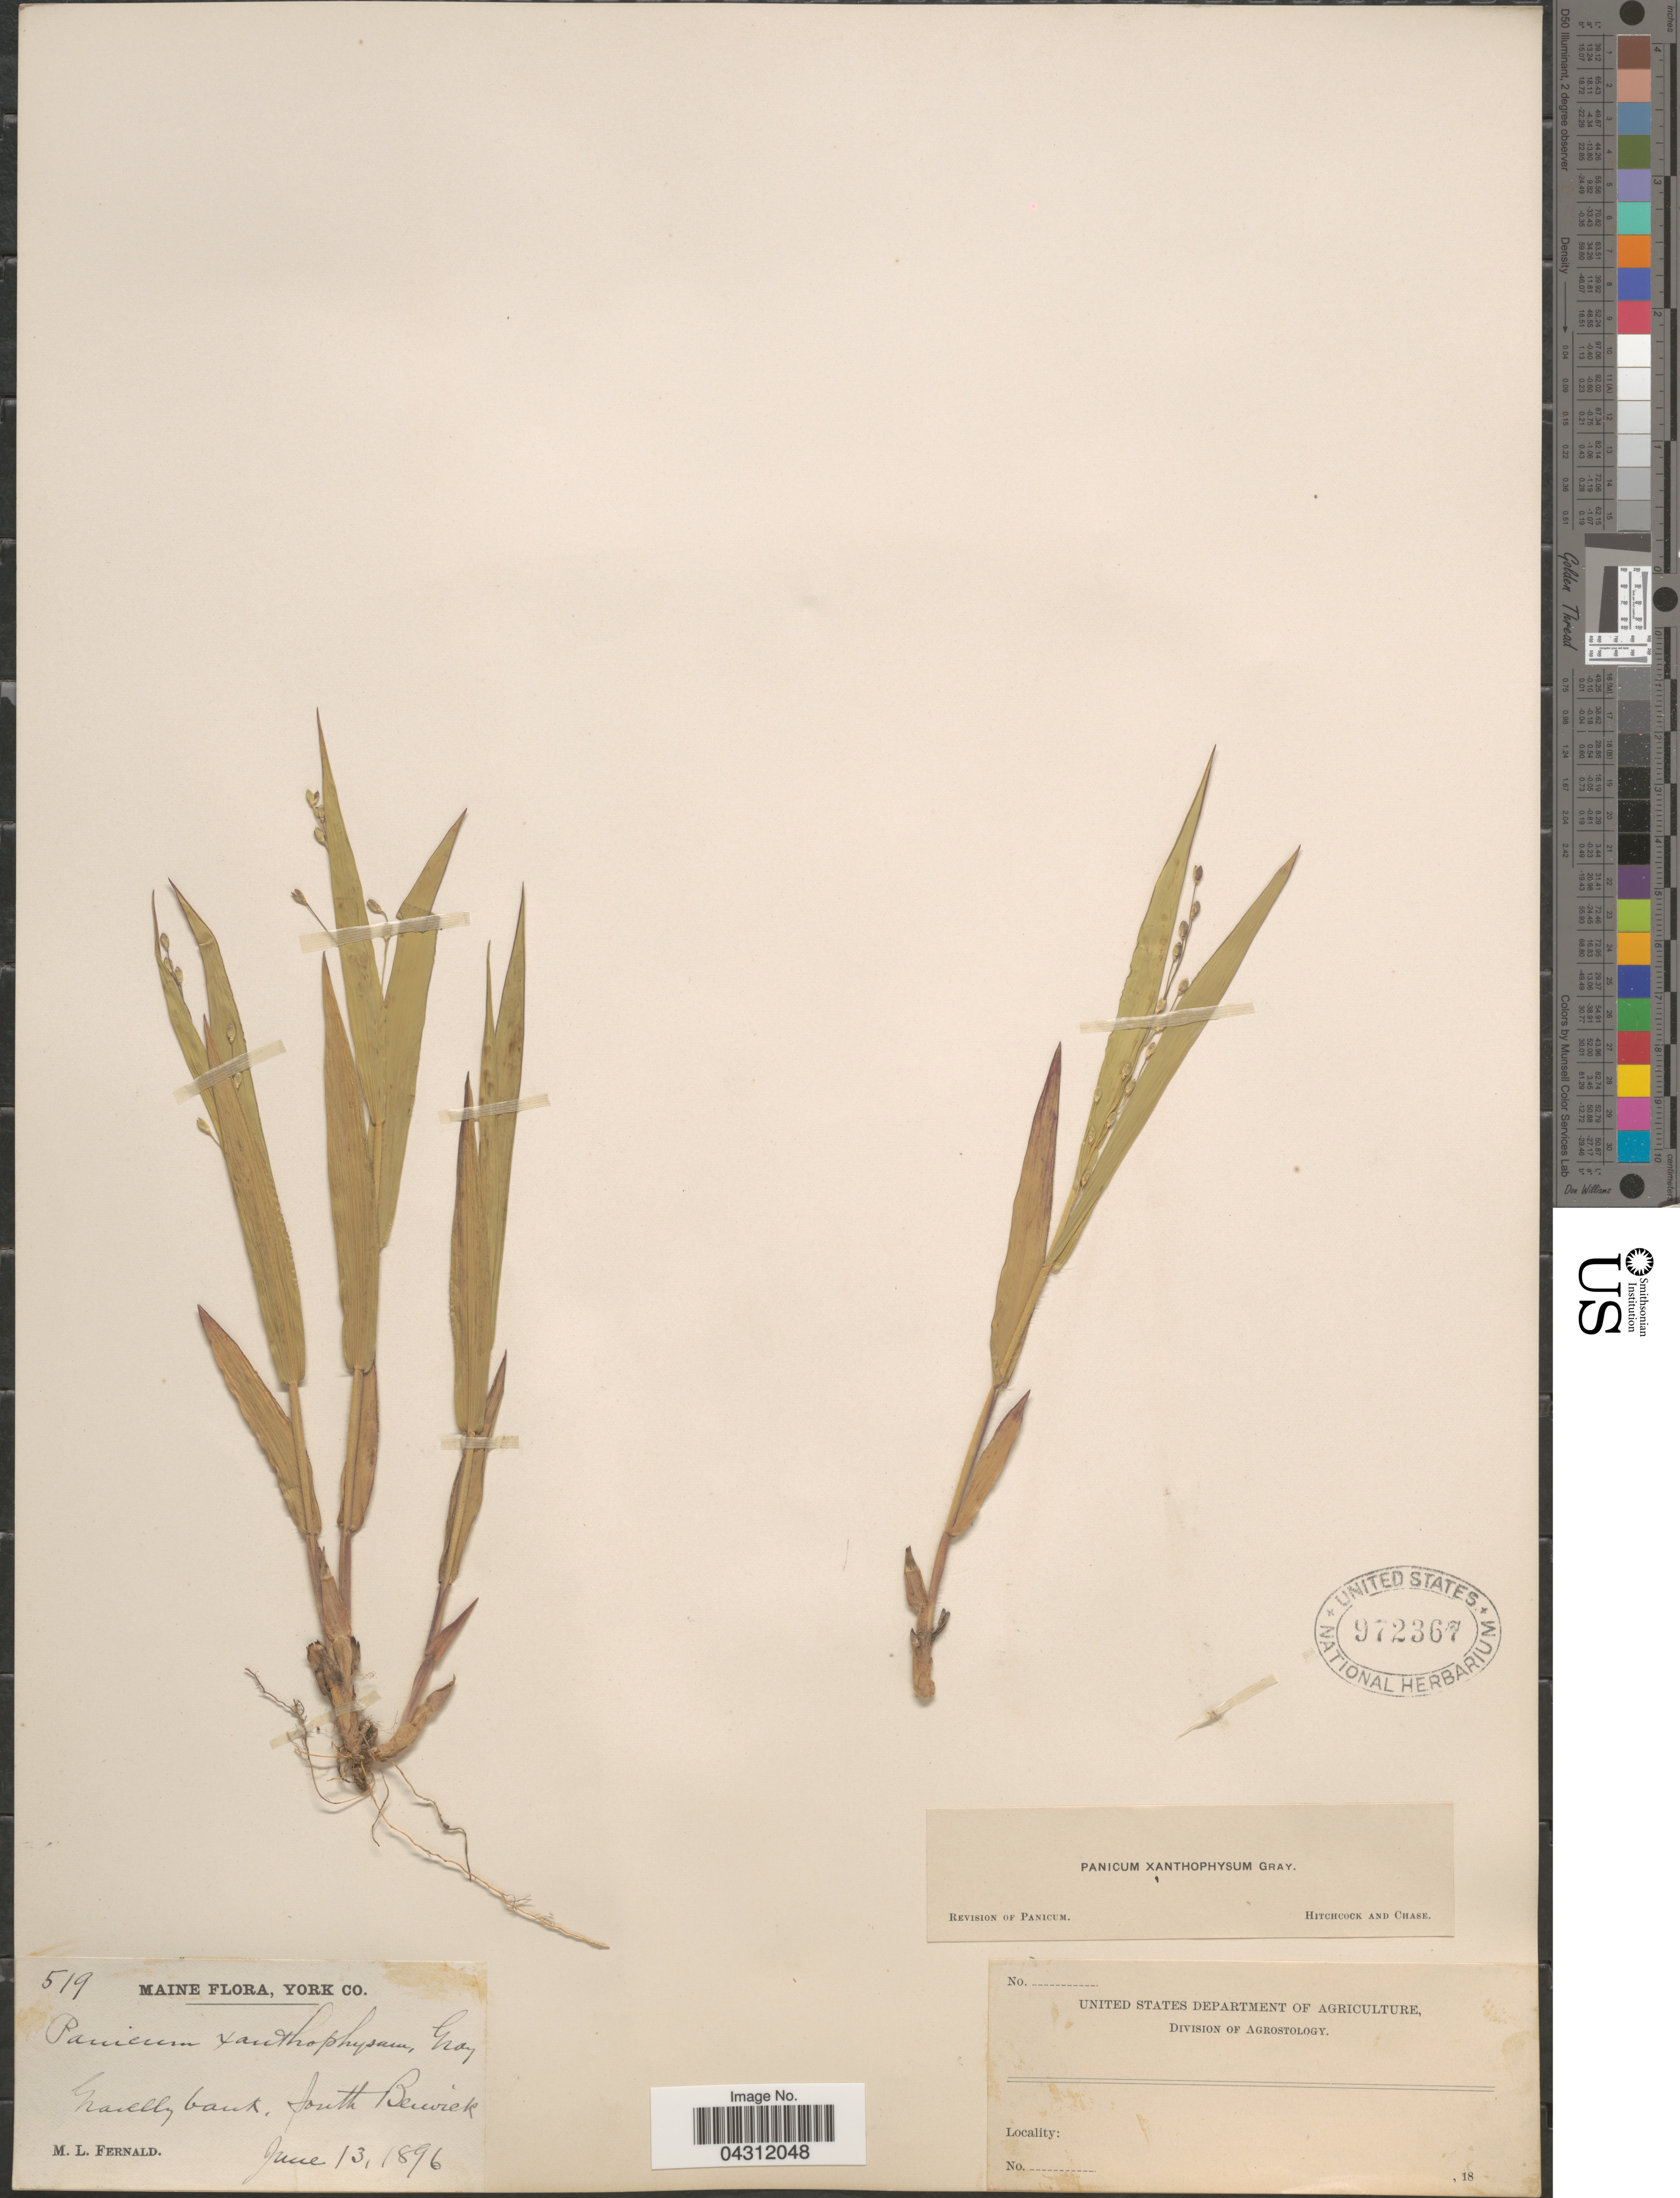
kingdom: Plantae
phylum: Tracheophyta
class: Liliopsida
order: Poales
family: Poaceae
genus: Dichanthelium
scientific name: Dichanthelium xanthophysum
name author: (A. Gray) Freckmann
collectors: M. L. Fernald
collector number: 519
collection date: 1896-06-13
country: United States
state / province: Maine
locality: York Co. Gravelly bank, South of Buwick.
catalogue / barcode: US 972367